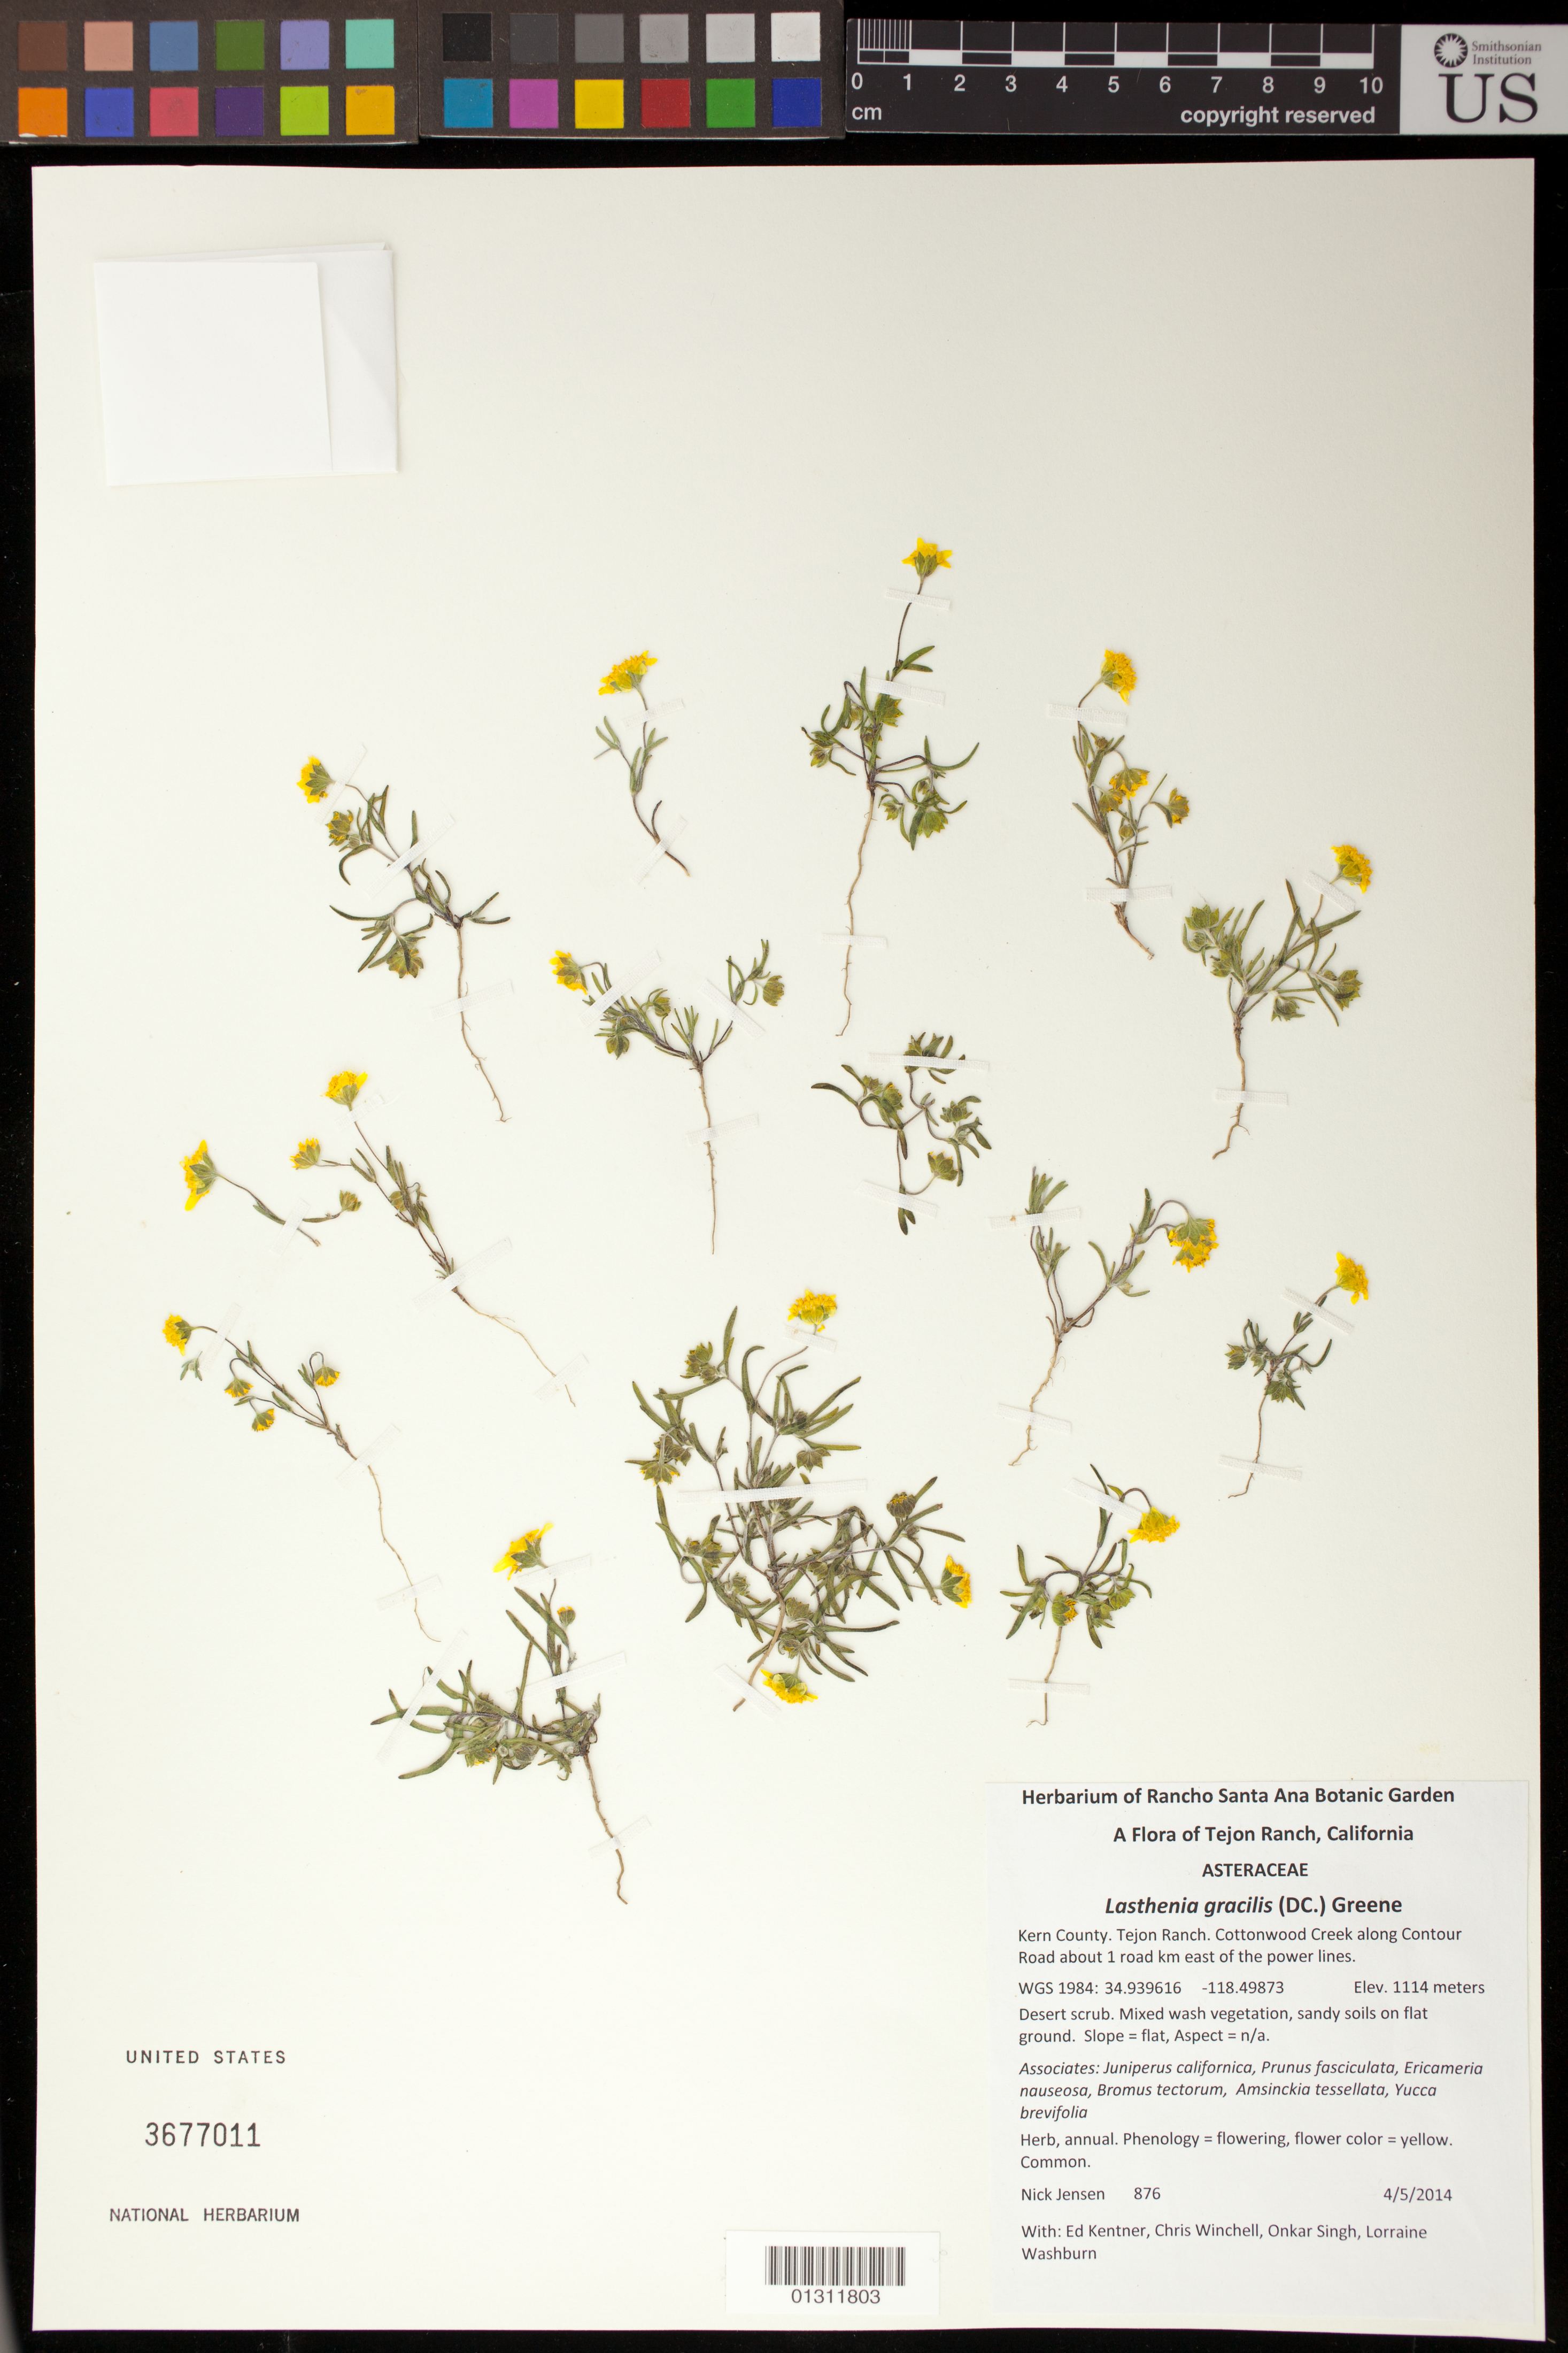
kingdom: Plantae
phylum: Tracheophyta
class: Magnoliopsida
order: Asterales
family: Asteraceae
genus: Lasthenia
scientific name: Lasthenia gracilis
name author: (DC.) Greene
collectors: N. Jensen, E. Kentner, C. Winchell, O. Singh & L. Washburn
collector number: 876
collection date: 2014-04-05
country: United States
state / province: California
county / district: Kern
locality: Tejon Ranch, Cottonwood Creek along Contour Rd. about 1 road km east of the power lines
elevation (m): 1114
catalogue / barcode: US 3677011